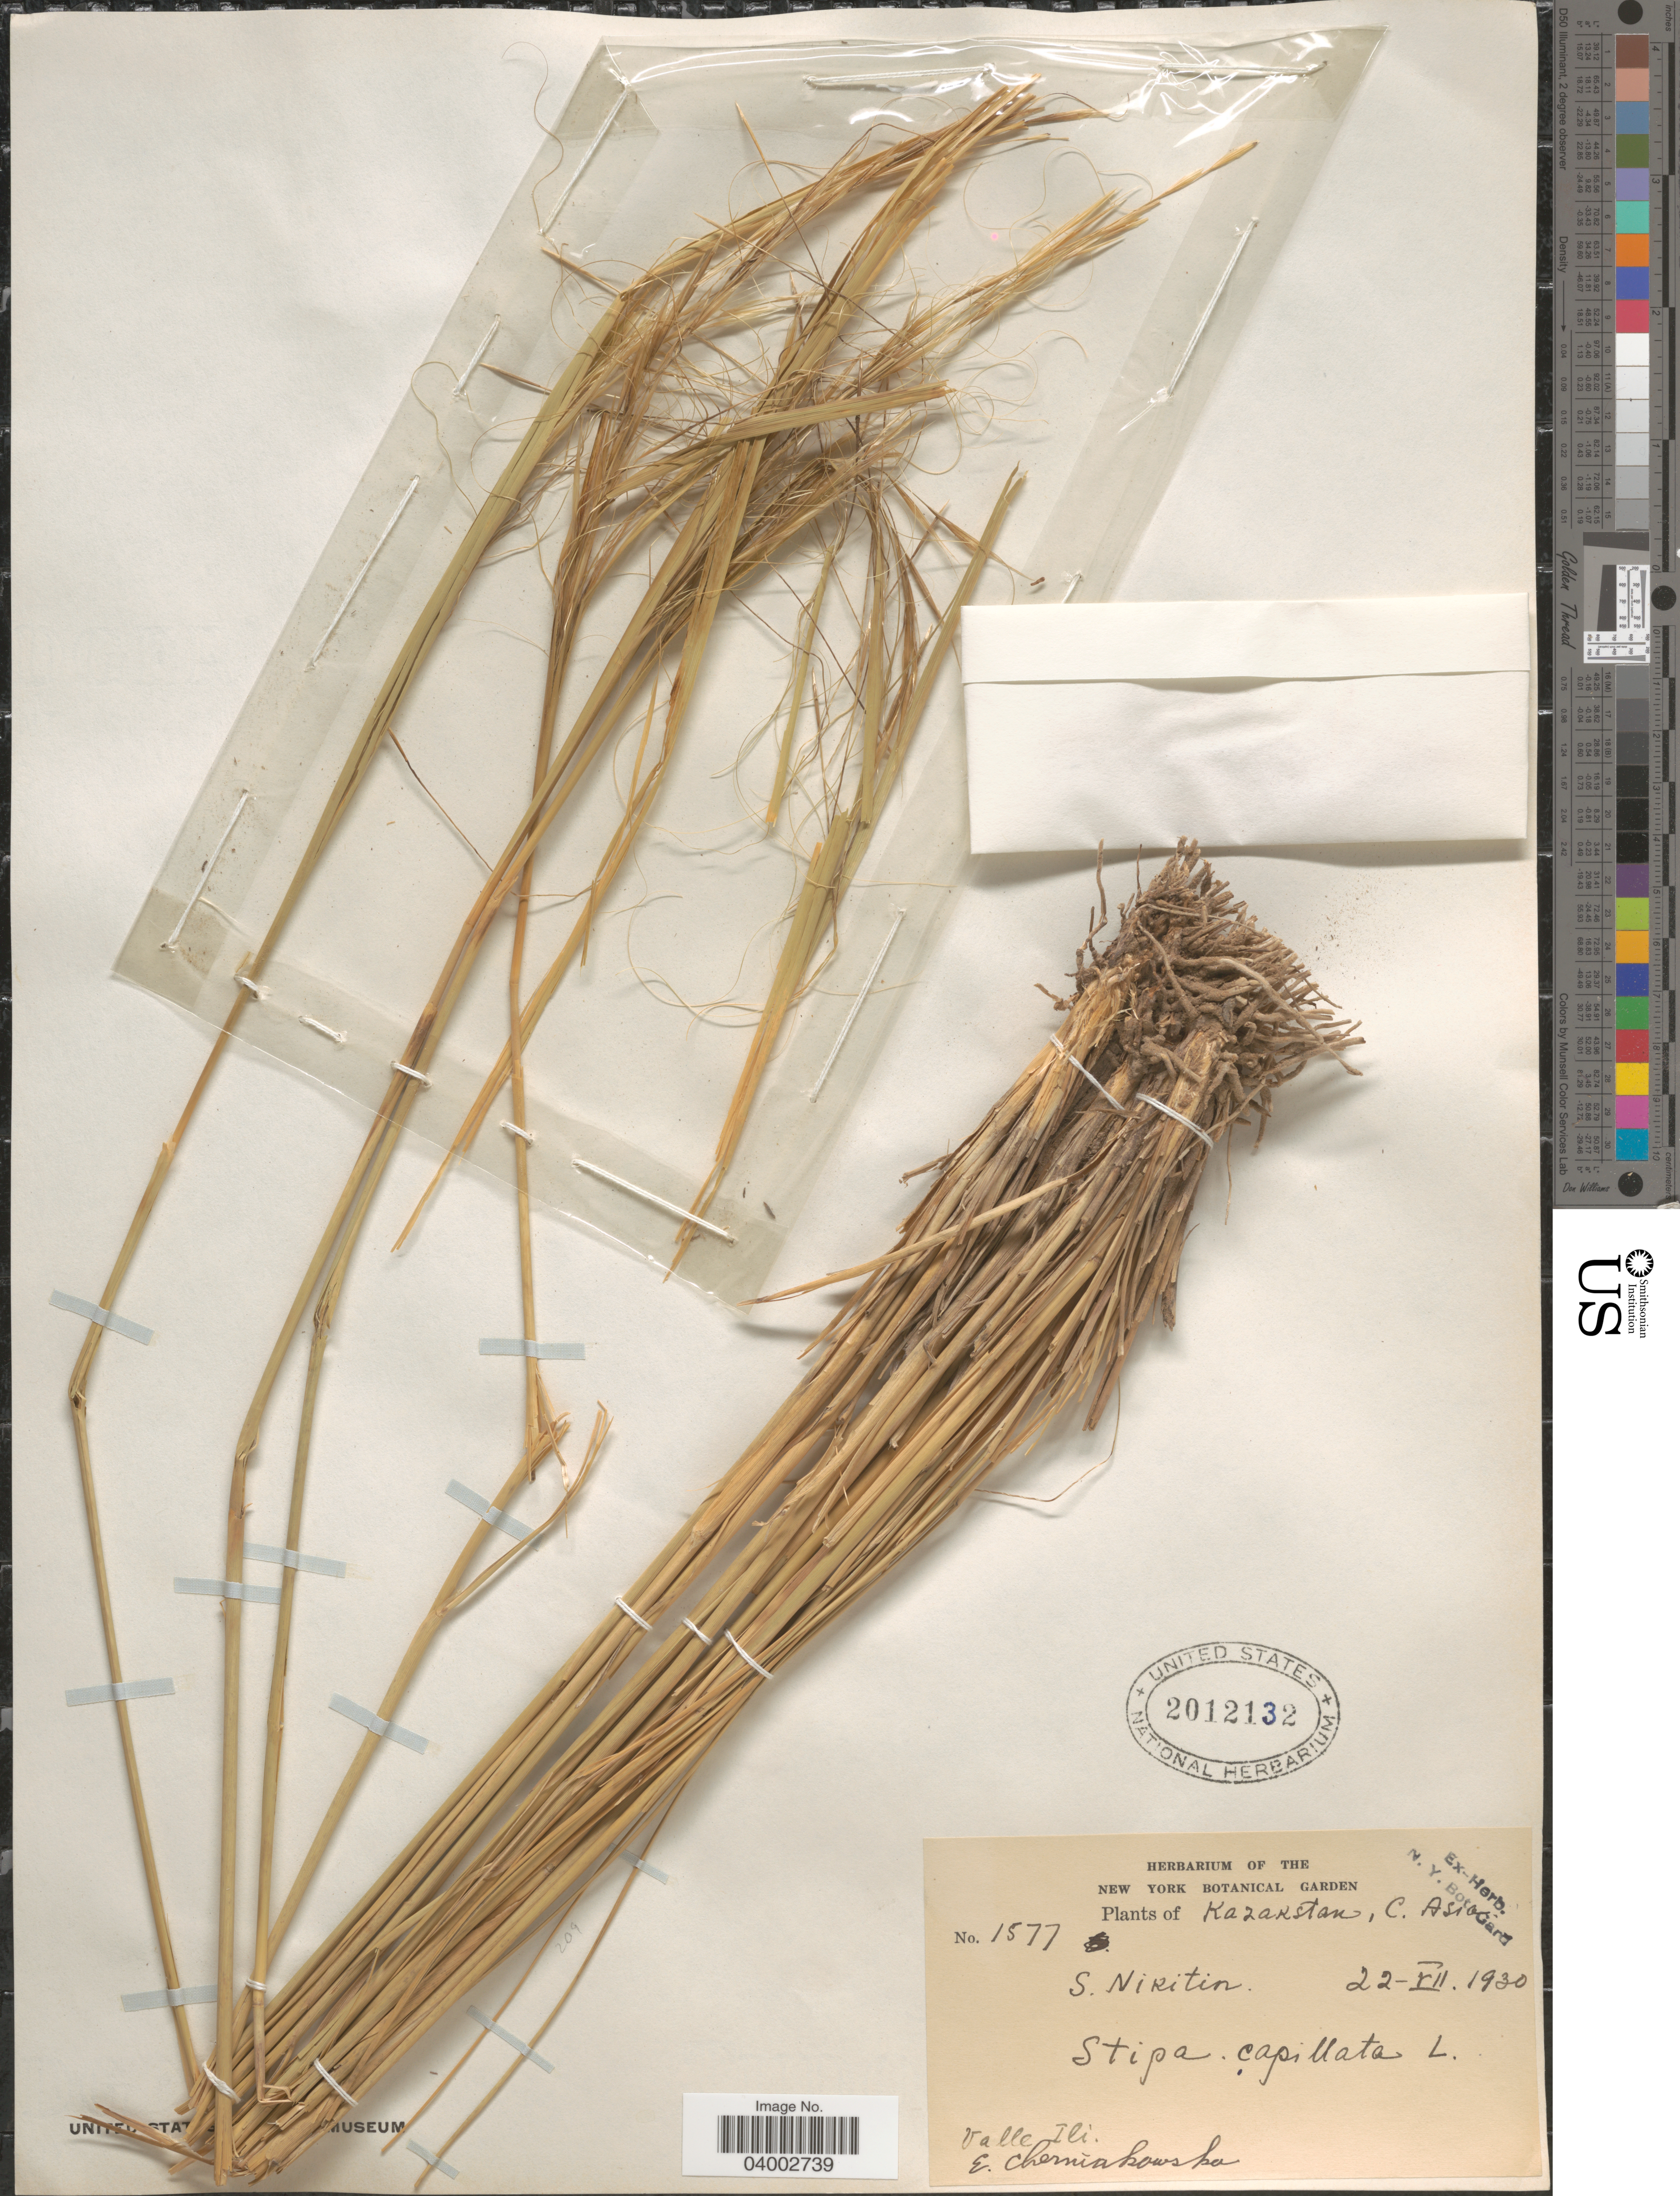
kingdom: Plantae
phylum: Tracheophyta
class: Liliopsida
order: Poales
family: Poaceae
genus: Stipa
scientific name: Stipa capillata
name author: L.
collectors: S. Nikitin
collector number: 1577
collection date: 1930-07-22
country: Kazakhstan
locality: C. Asia. Valle Ili: E. Cherniakowska.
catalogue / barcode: US 2012132